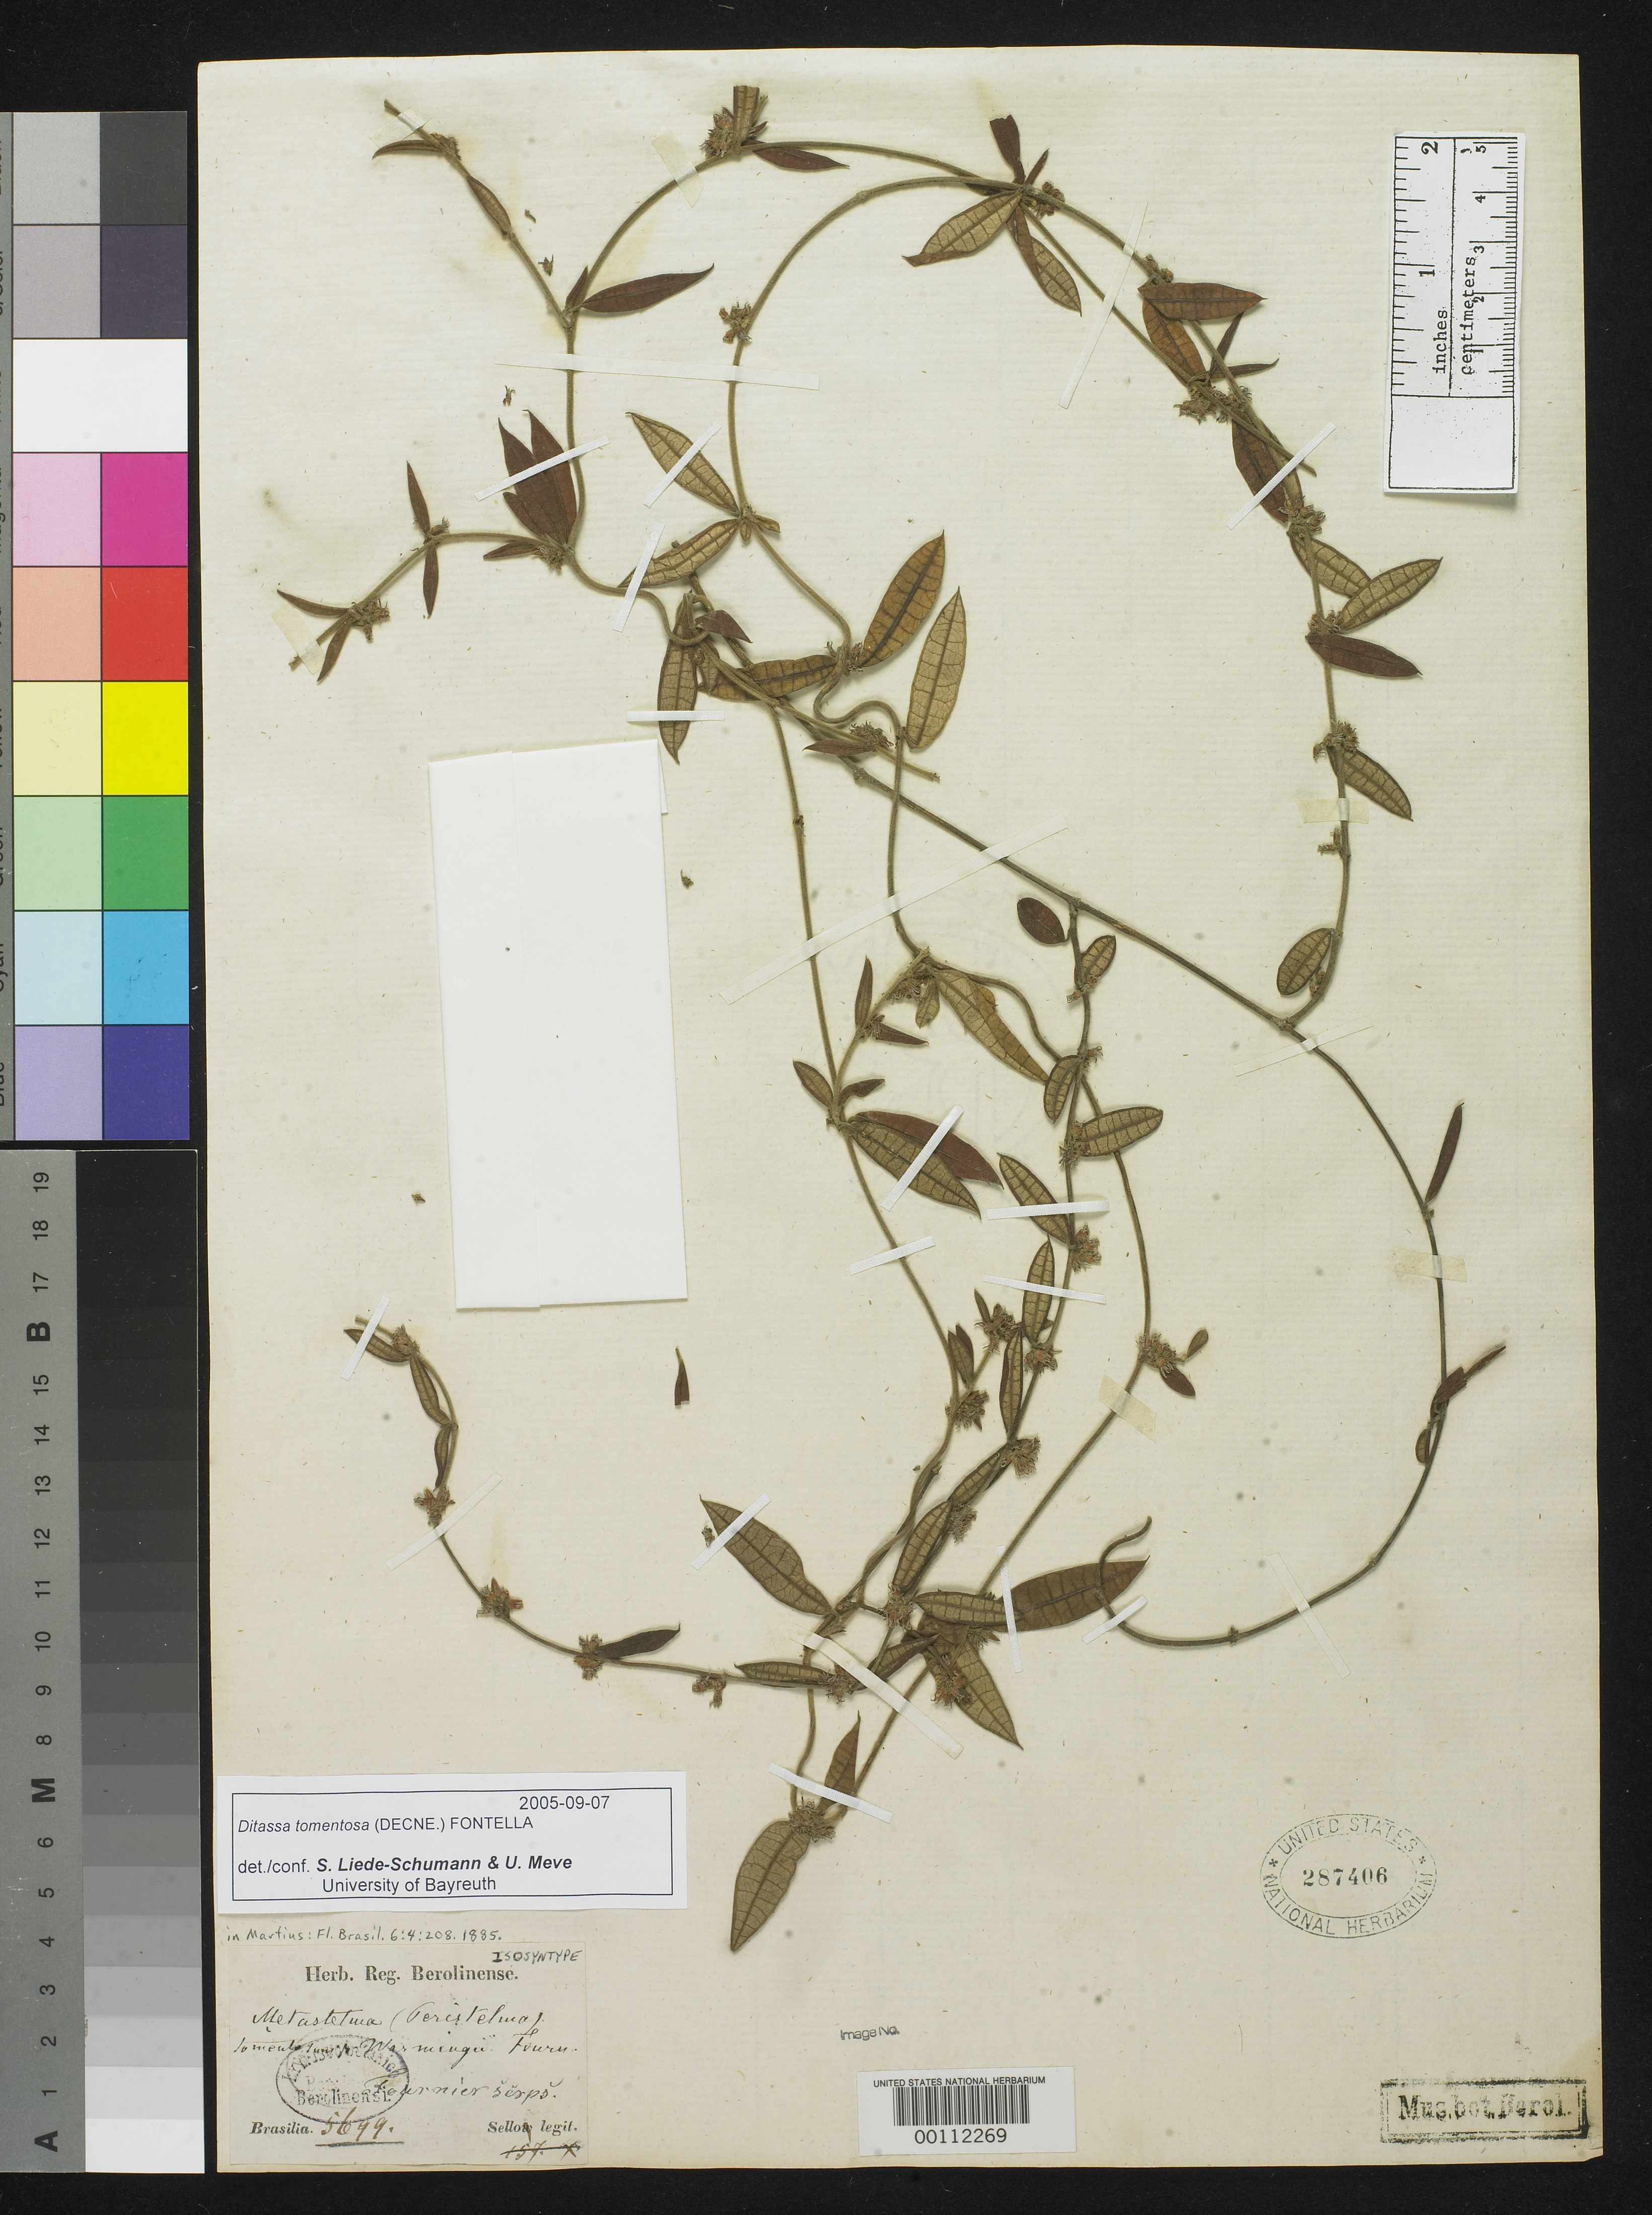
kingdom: Plantae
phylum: Tracheophyta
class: Magnoliopsida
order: Gentianales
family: Apocynaceae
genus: Metastelma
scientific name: Metastelma tomentosum var. warmingii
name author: E. Fourn. in Mart.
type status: Isosyntype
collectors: F. Sellow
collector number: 5699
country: Brazil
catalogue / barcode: US 287406